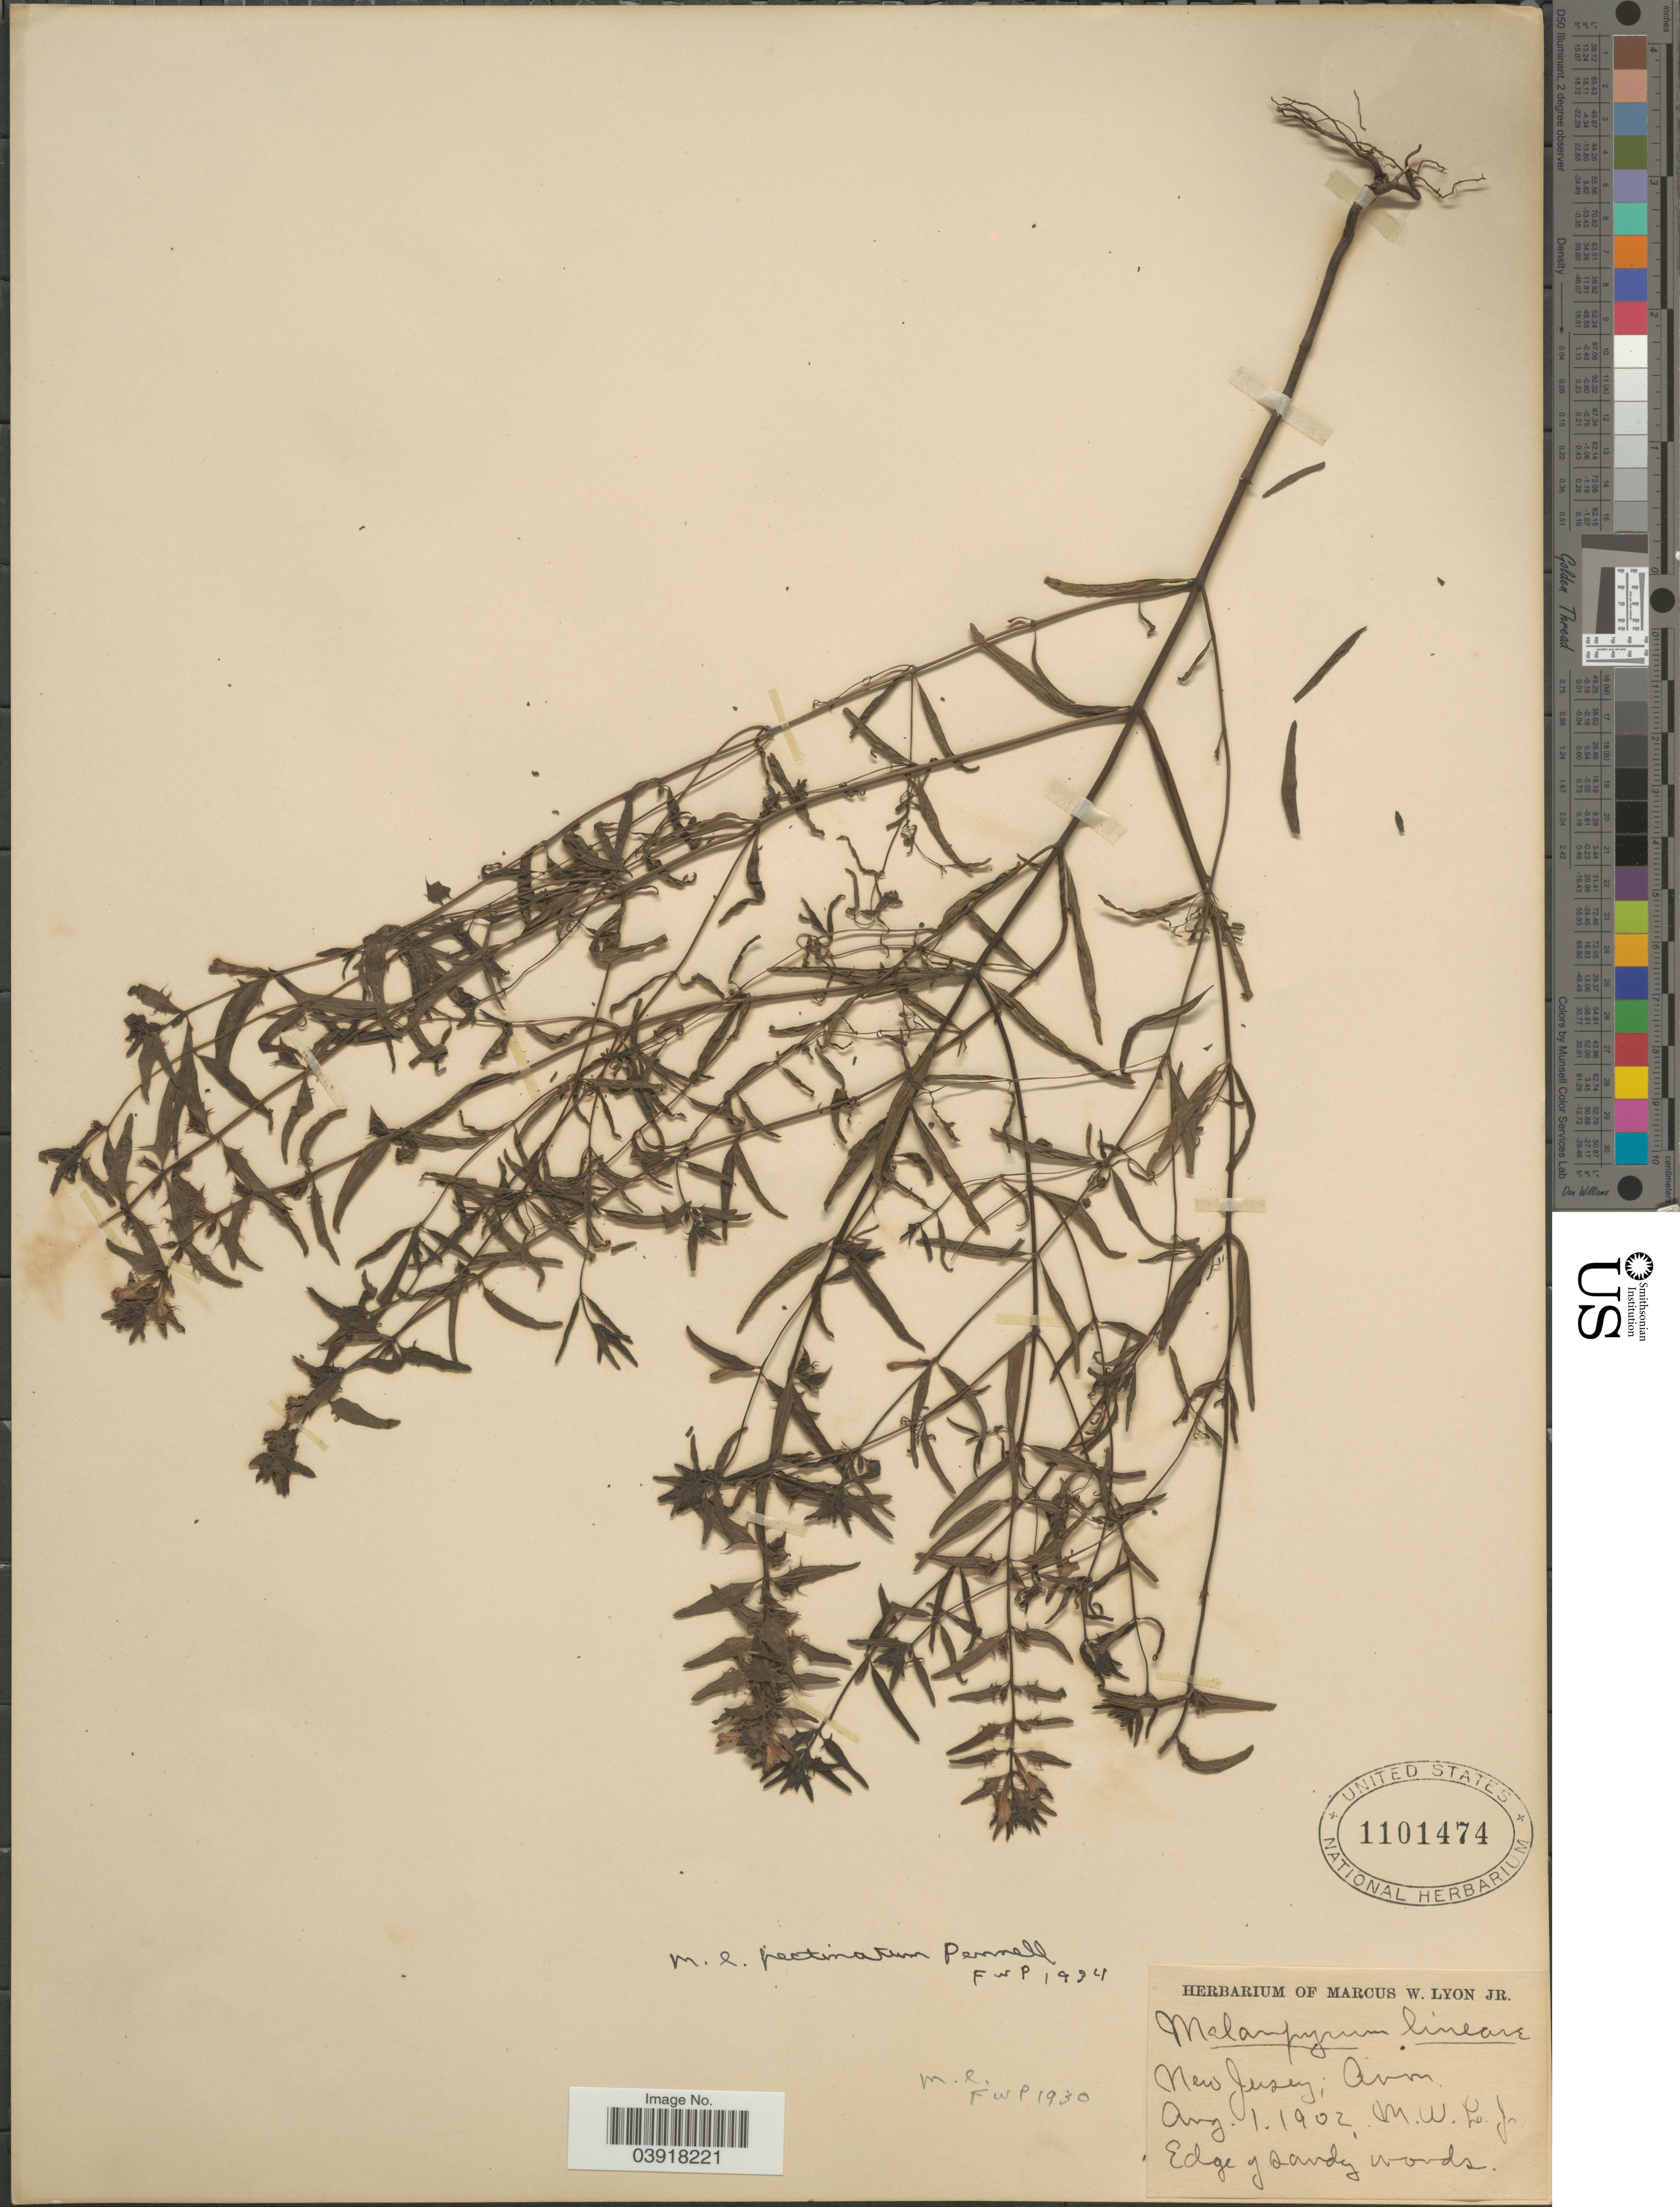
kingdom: Plantae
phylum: Tracheophyta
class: Magnoliopsida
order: Lamiales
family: Orobanchaceae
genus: Melampyrum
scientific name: Melampyrum lineare var. pectinatum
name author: (Pennell) Fernald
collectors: M. W. Lyon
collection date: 1902-08-01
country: United States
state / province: New Jersey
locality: Avon.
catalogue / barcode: US 1101474